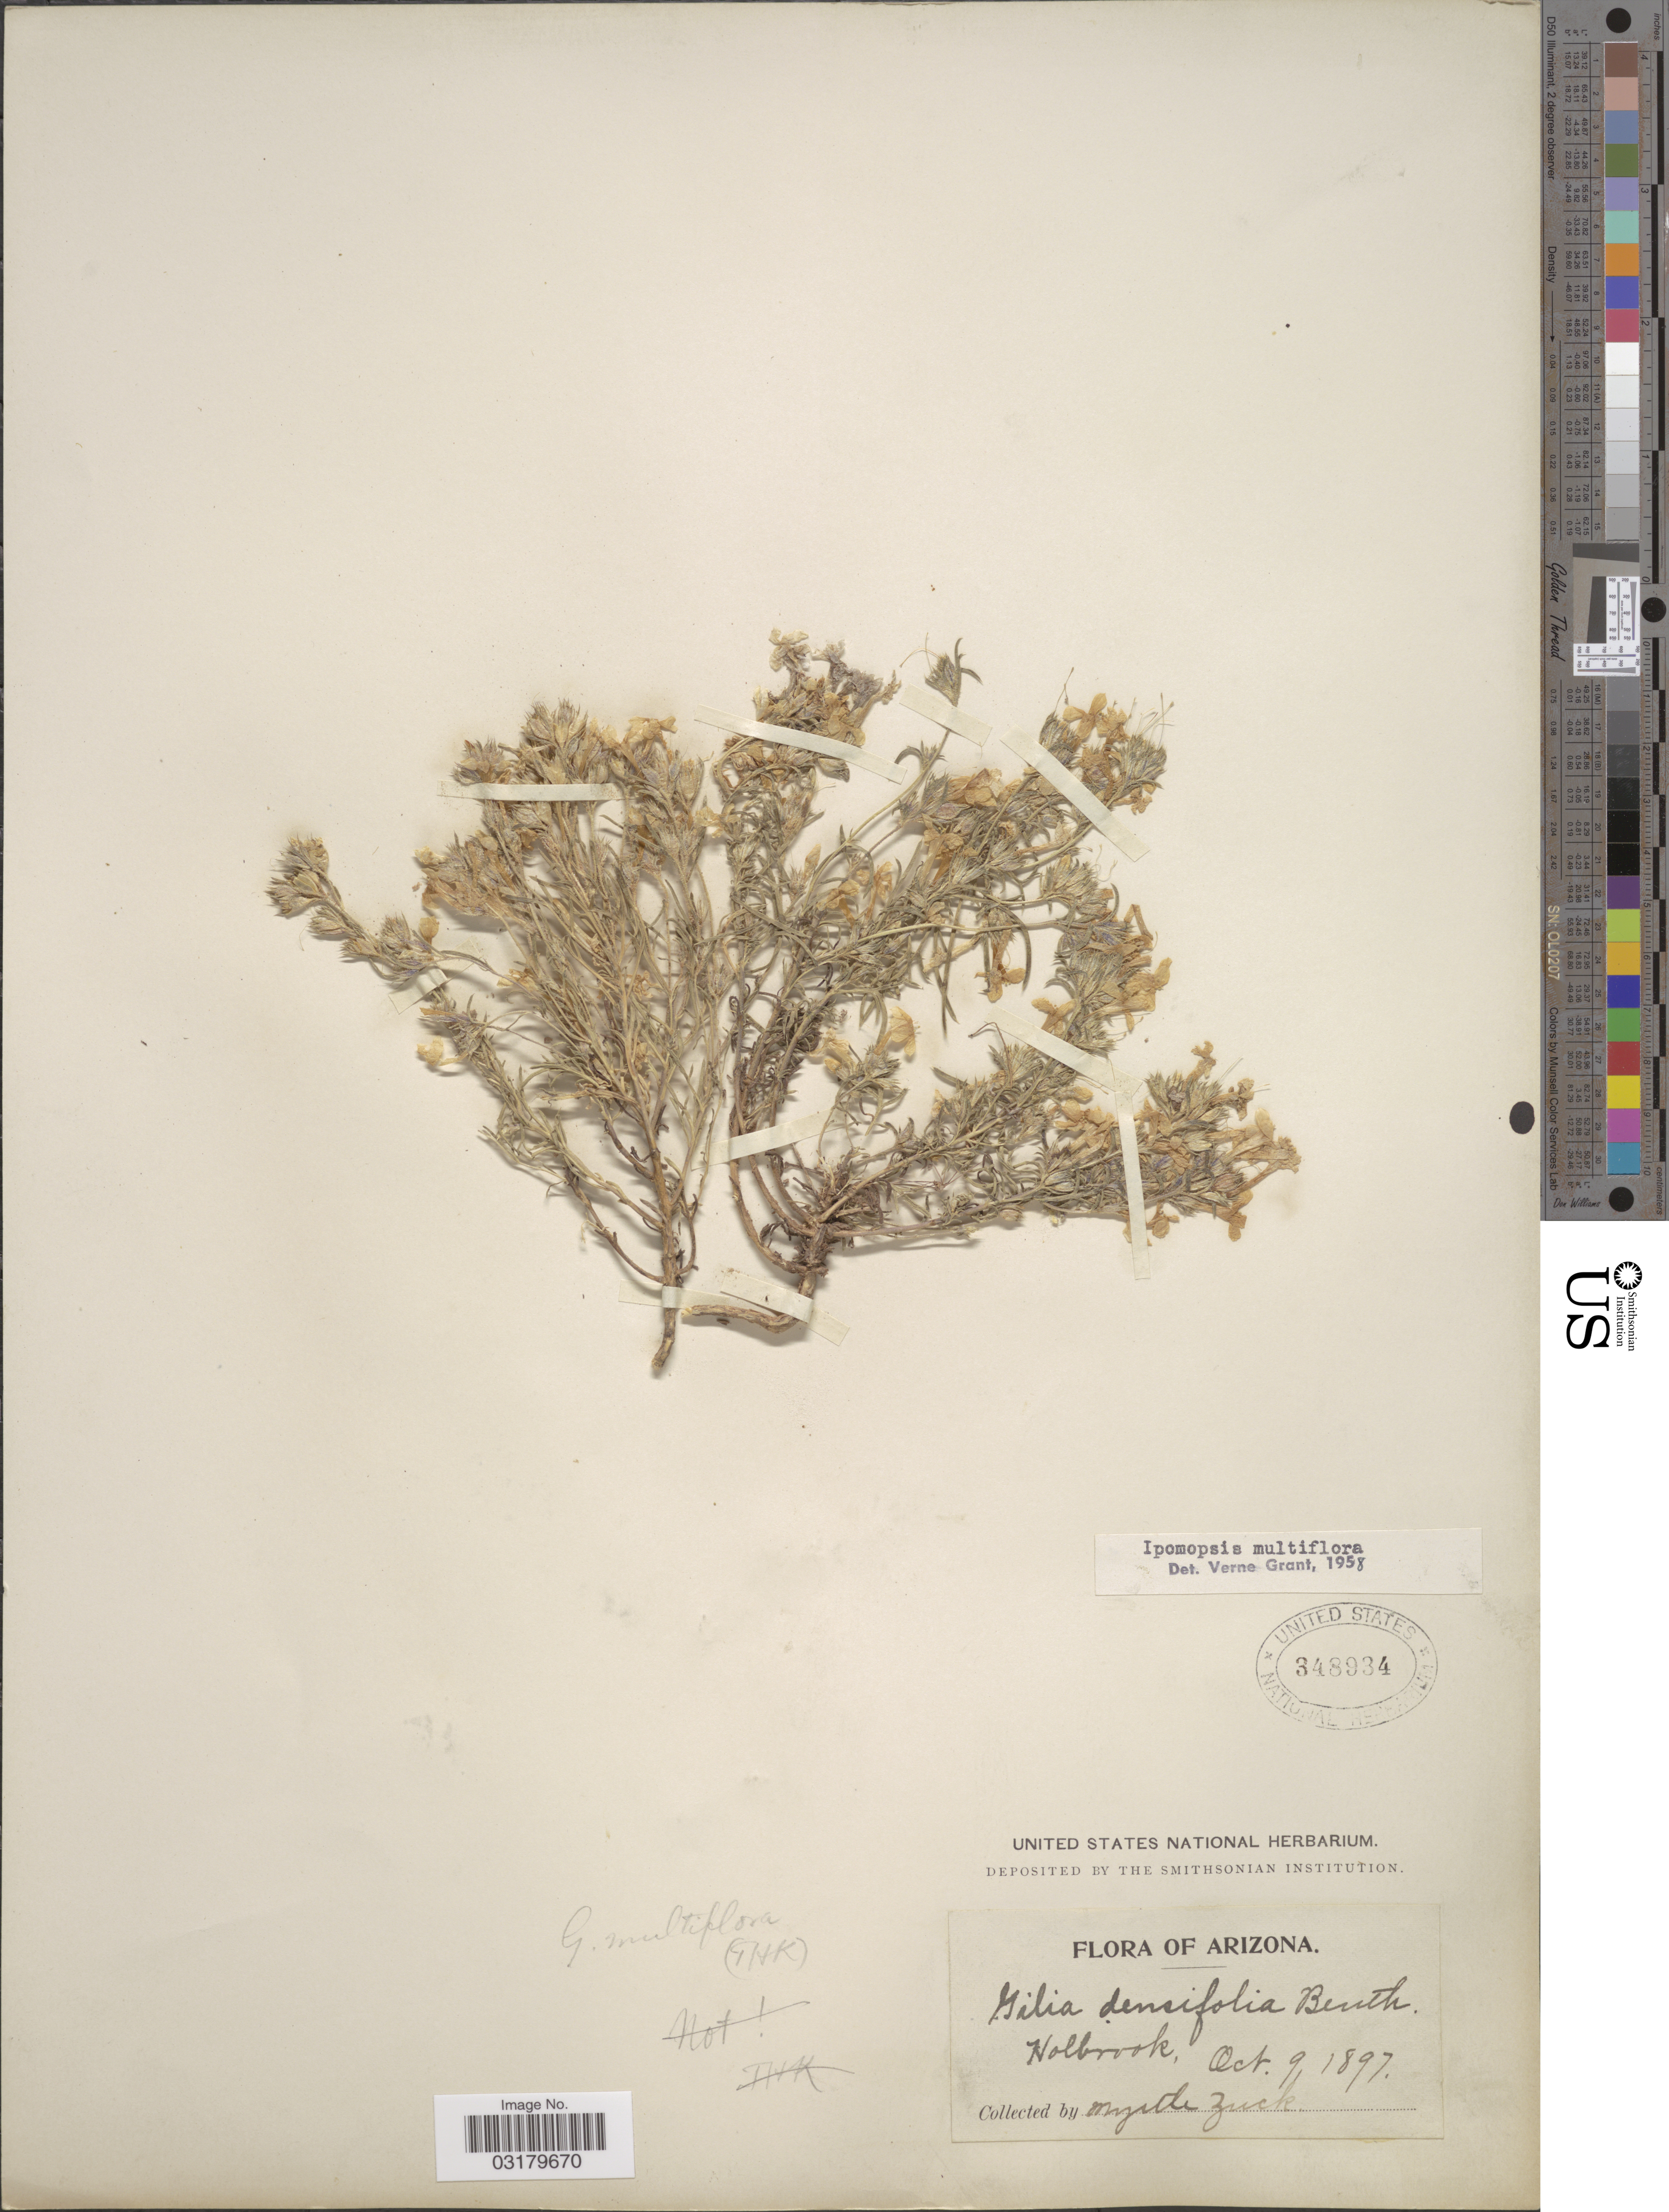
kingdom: Plantae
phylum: Tracheophyta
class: Magnoliopsida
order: Ericales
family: Polemoniaceae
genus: Ipomopsis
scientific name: Ipomopsis multiflora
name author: (Nutt.) V.E. Grant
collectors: M. Zuck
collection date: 1897-10-09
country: United States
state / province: Arizona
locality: Holbrook.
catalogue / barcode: US 348934